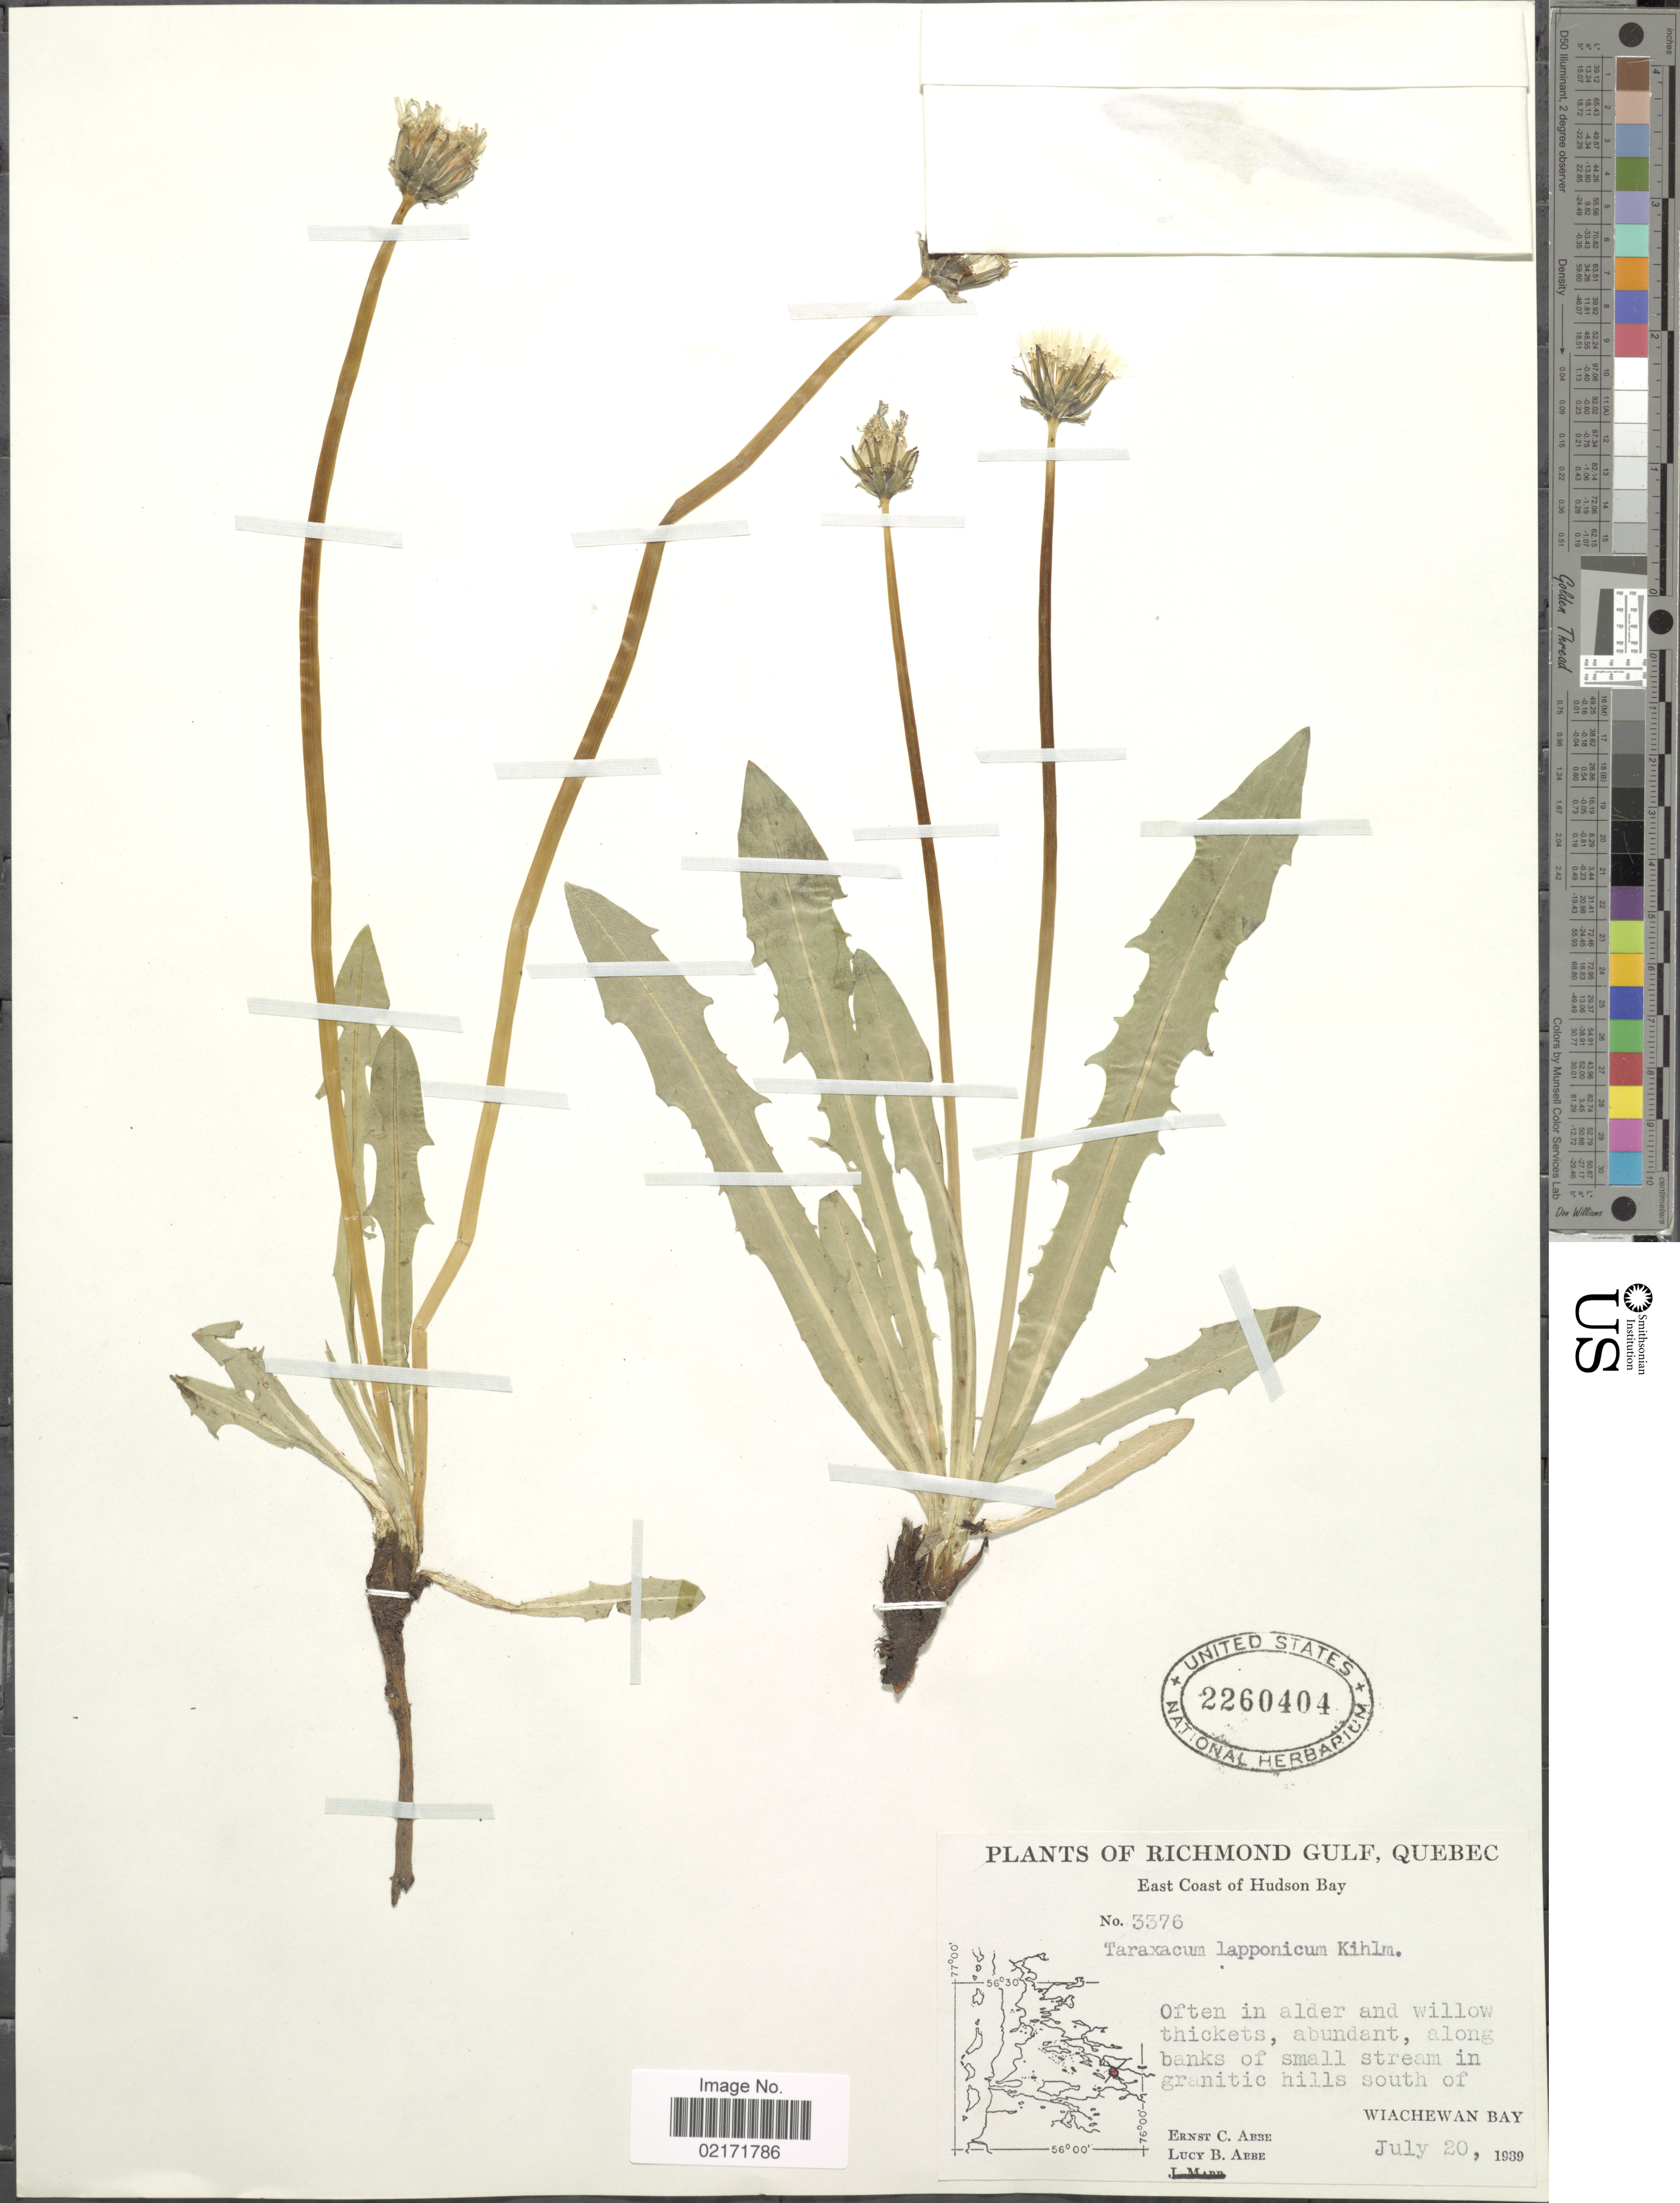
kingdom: Plantae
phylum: Tracheophyta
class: Magnoliopsida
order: Asterales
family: Asteraceae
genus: Taraxacum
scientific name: Taraxacum croceum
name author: Dahlst.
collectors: E. C. Abbe & L. B. Abbe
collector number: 3376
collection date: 1939-07-20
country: Canada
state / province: Quebec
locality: Richmond Gulf, Quebec. East Coast of Hudson Bay. Often in alder and willow thickets, abundant, along banks of small stream in granitic hills south of Wiachewan Bay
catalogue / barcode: US 2260404